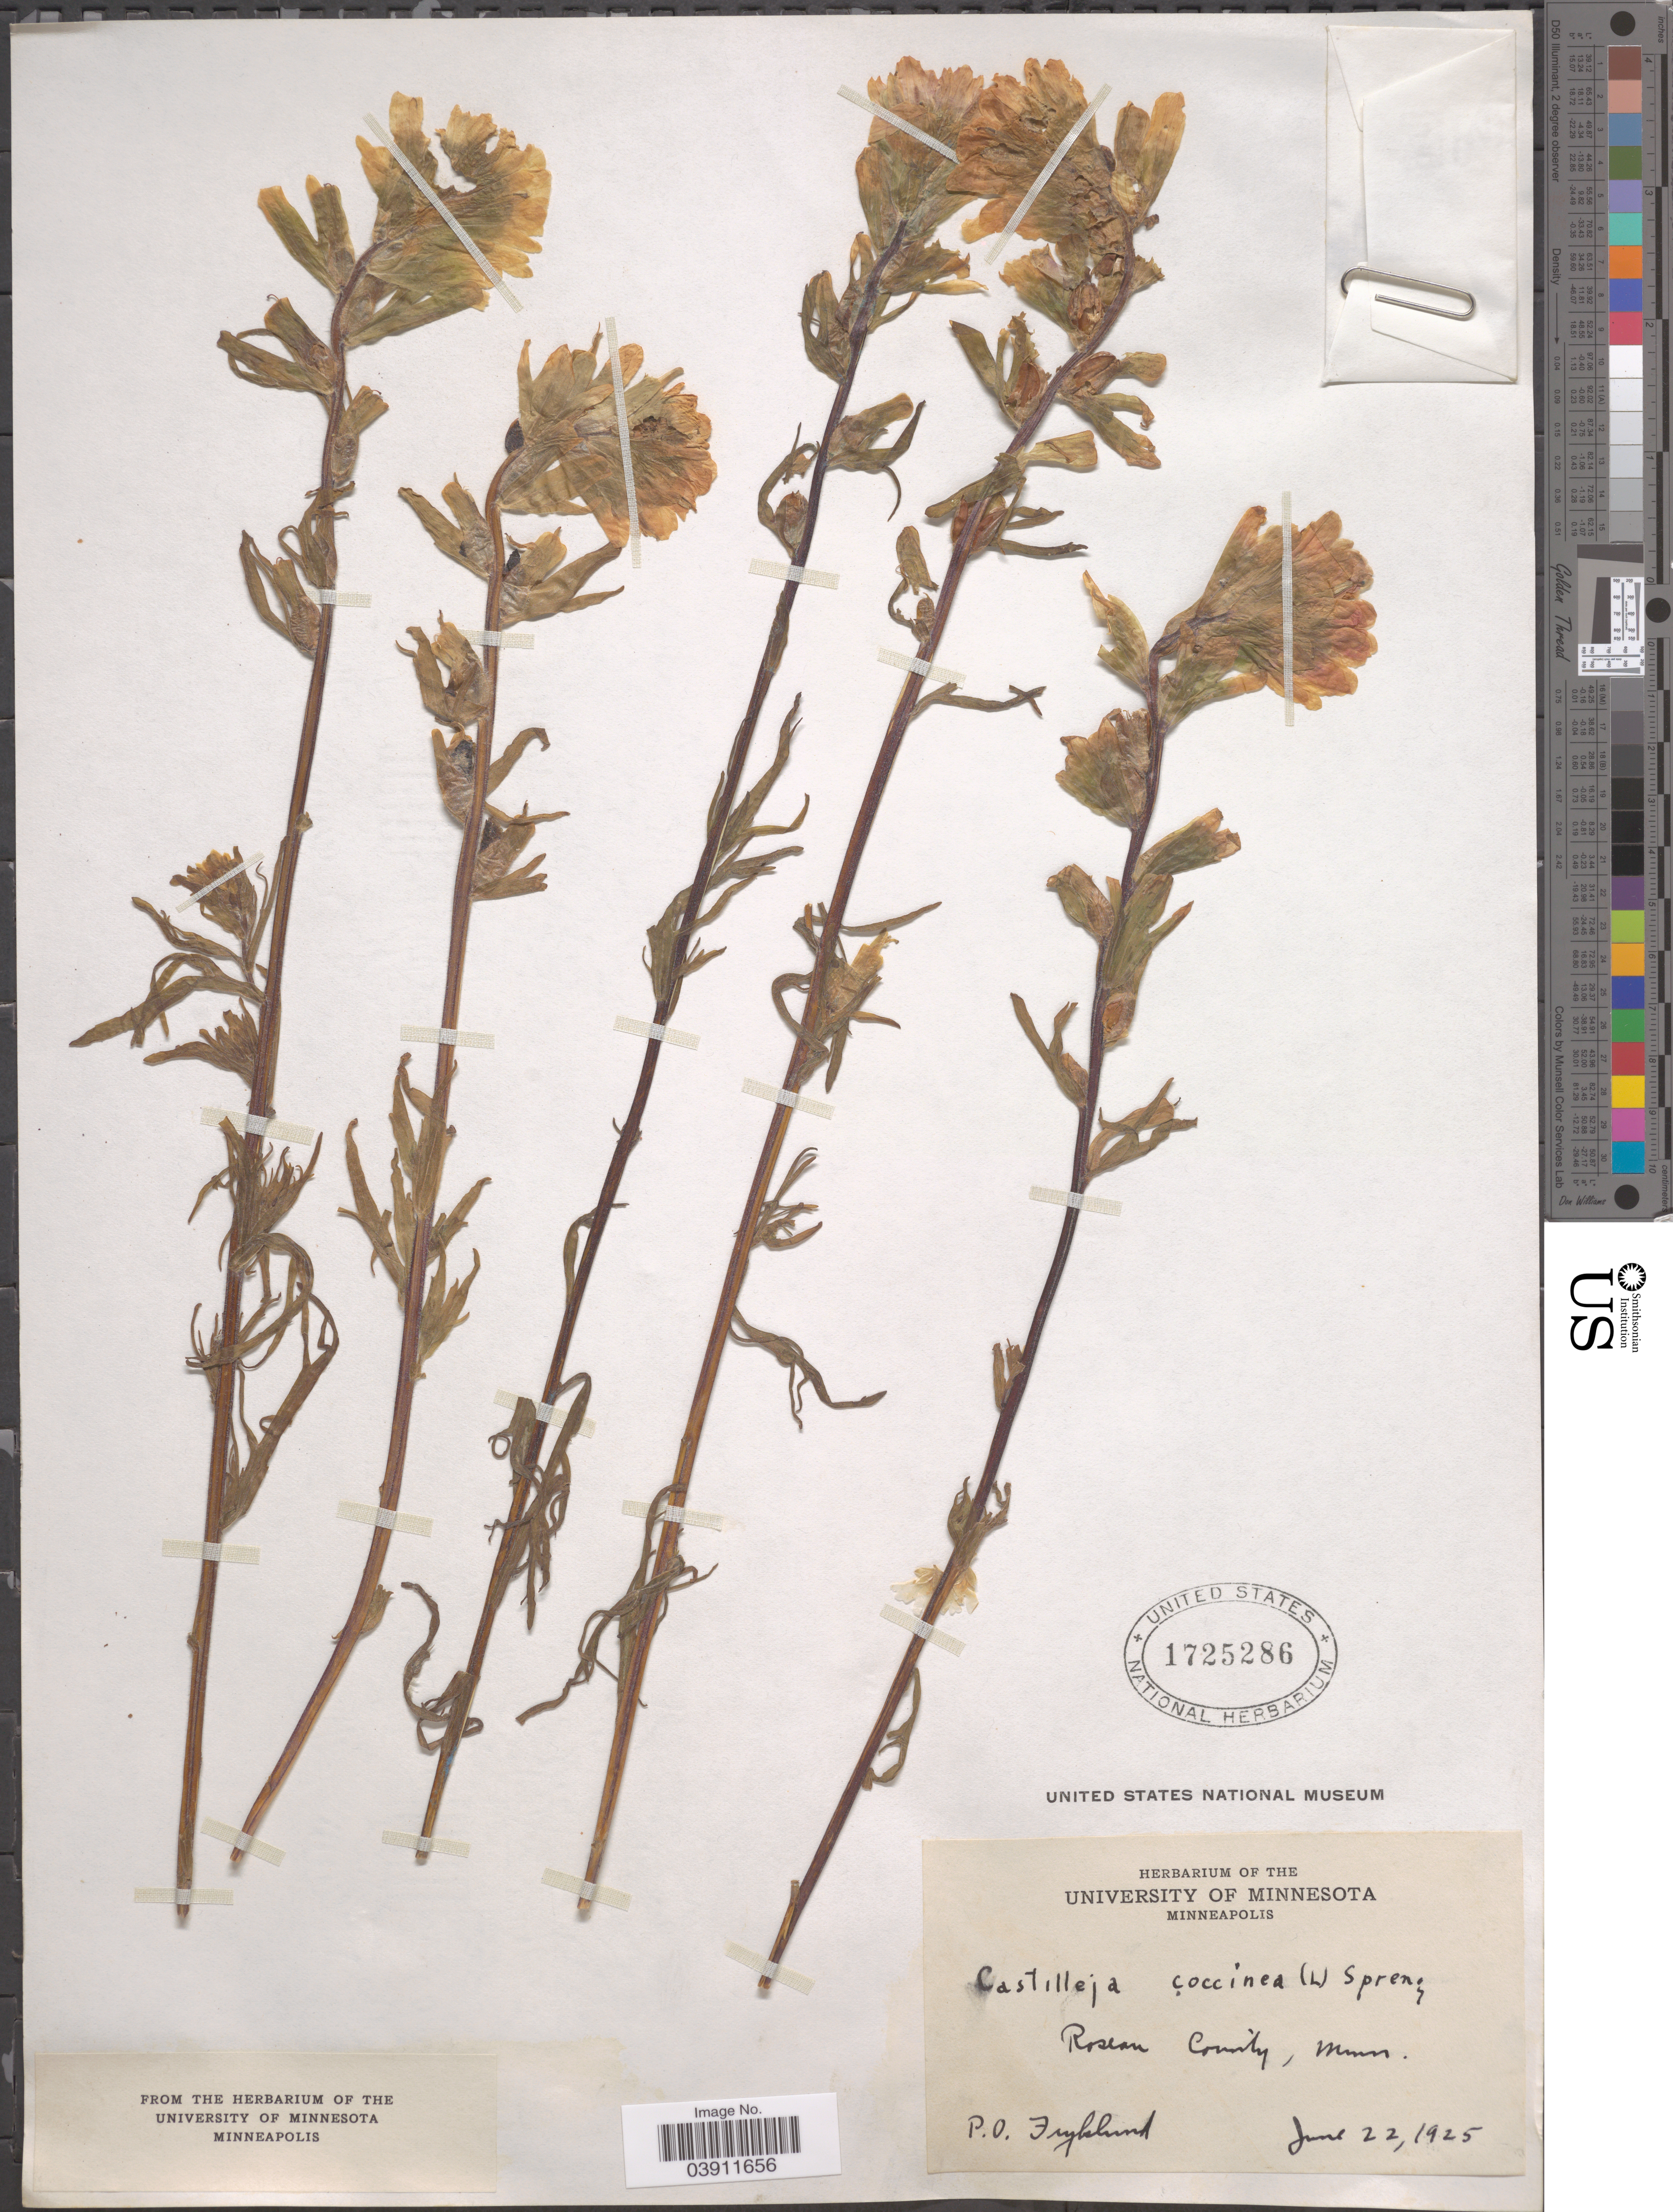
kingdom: Plantae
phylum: Tracheophyta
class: Magnoliopsida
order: Lamiales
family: Orobanchaceae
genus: Castilleja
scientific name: Castilleja coccinea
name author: (L.) Spreng.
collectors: P. Fryklund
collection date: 1925-06-22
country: United States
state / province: Minnesota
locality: Roseau County.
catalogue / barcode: US 1725286